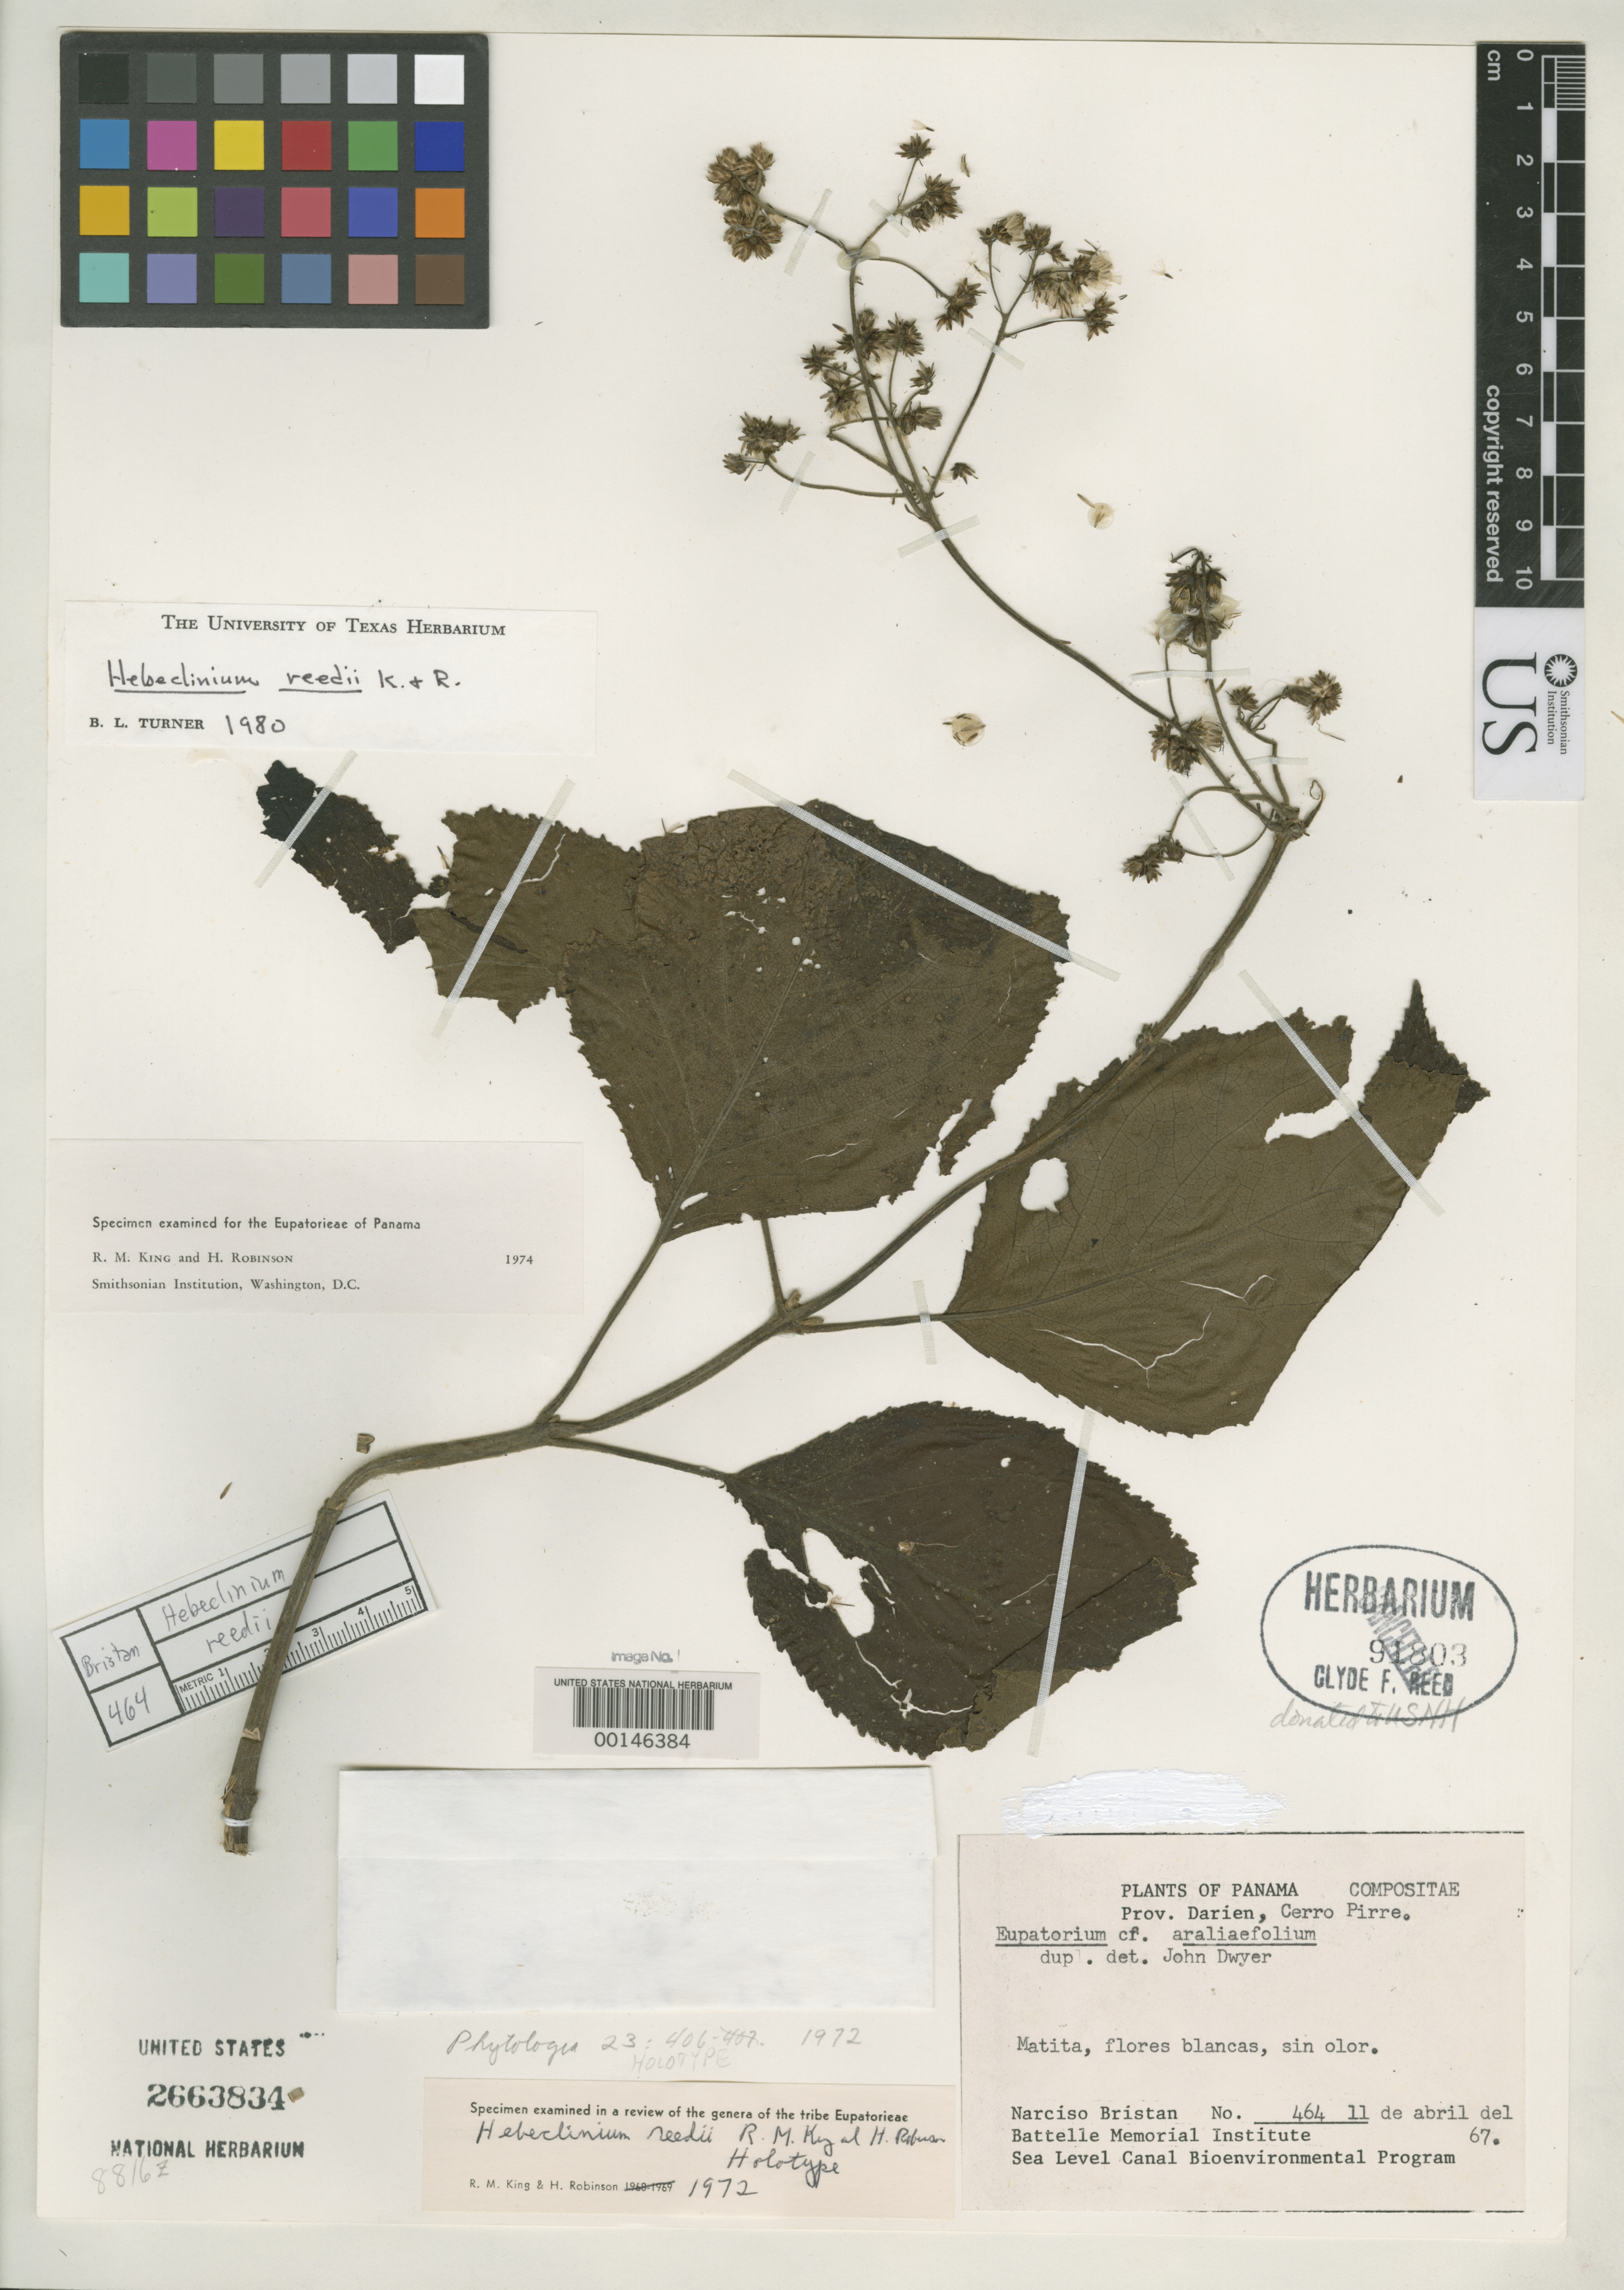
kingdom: Plantae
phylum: Tracheophyta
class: Magnoliopsida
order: Asterales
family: Asteraceae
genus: Hebeclinium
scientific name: Hebeclinium reedii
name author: R.M. King & H. Rob.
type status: Holotype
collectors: N. Bristan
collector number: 464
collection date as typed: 11 Apr 1967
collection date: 1967-04-11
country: Panama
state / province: Darién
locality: Cerro Pirre.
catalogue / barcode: US 2663834